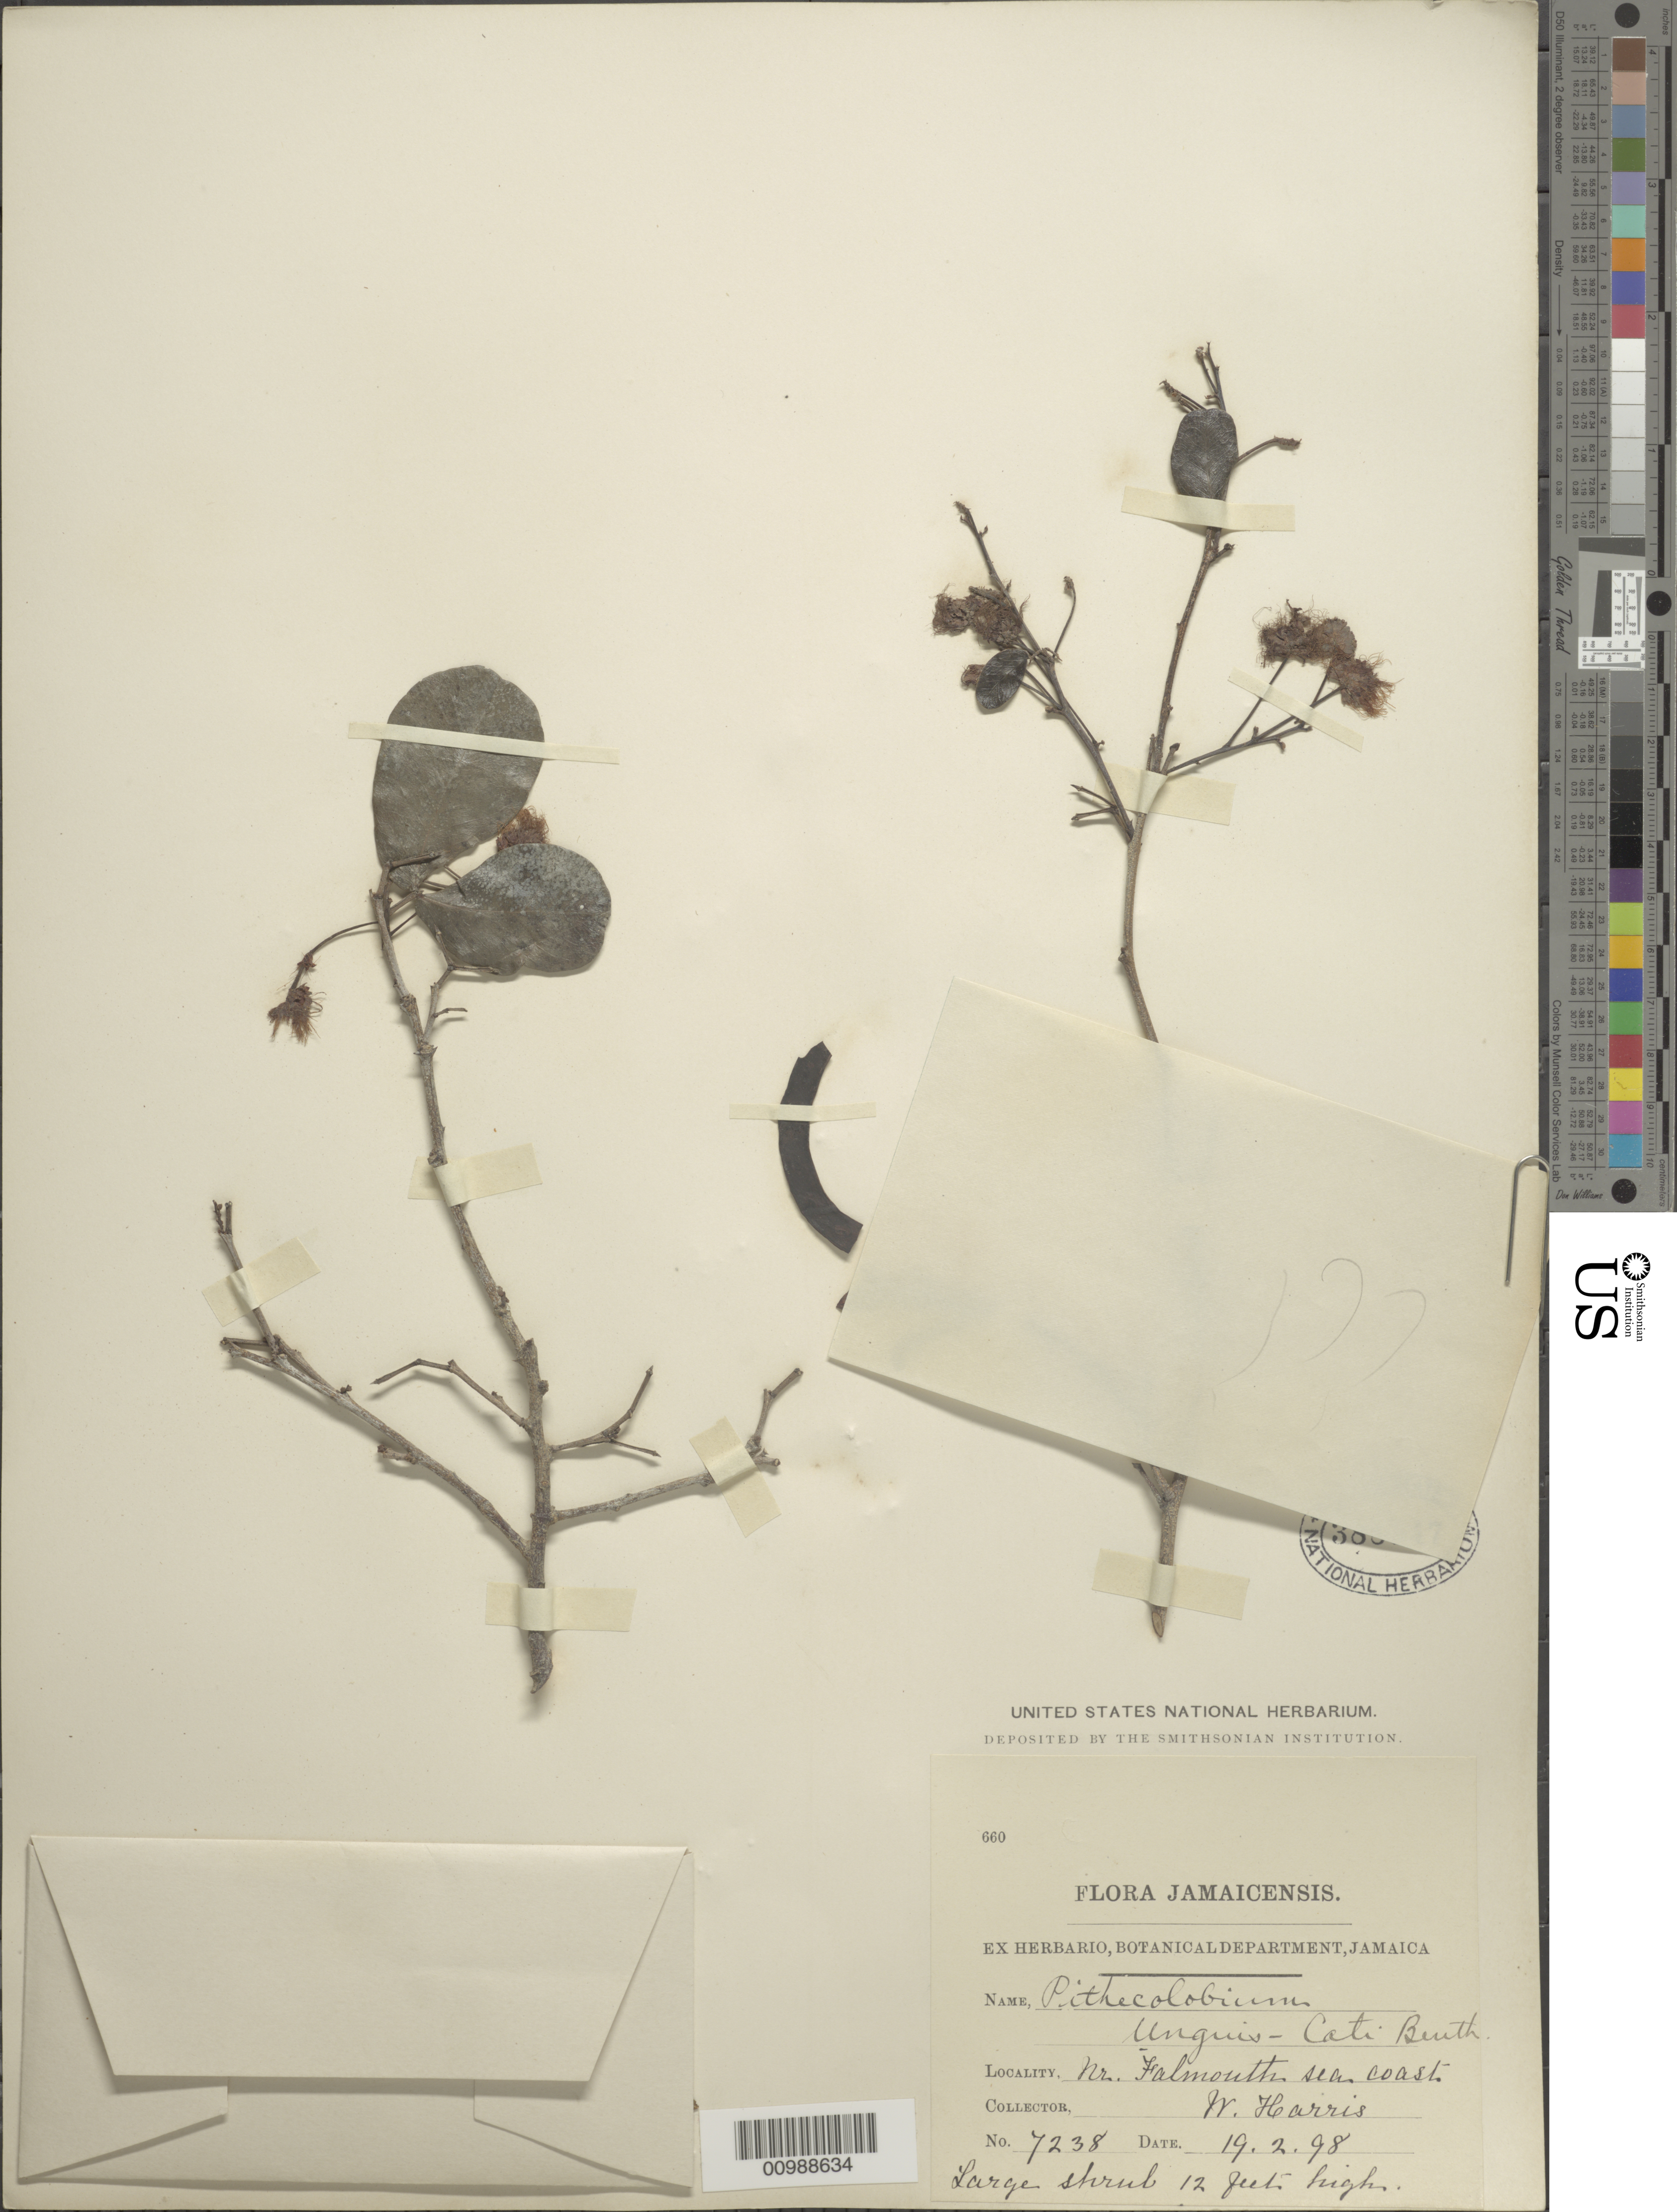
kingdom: Plantae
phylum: Tracheophyta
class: Magnoliopsida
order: Fabales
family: Fabaceae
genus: Pithecellobium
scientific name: Pithecellobium dulce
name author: (Roxb.) Benth.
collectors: W. H. Harris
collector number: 7238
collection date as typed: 19 Feb 1898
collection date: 1898-02-19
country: Jamaica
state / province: Trelawny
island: Jamaica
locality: Near Falmouth sea coast.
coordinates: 0 N, 0 E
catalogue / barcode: US 388847